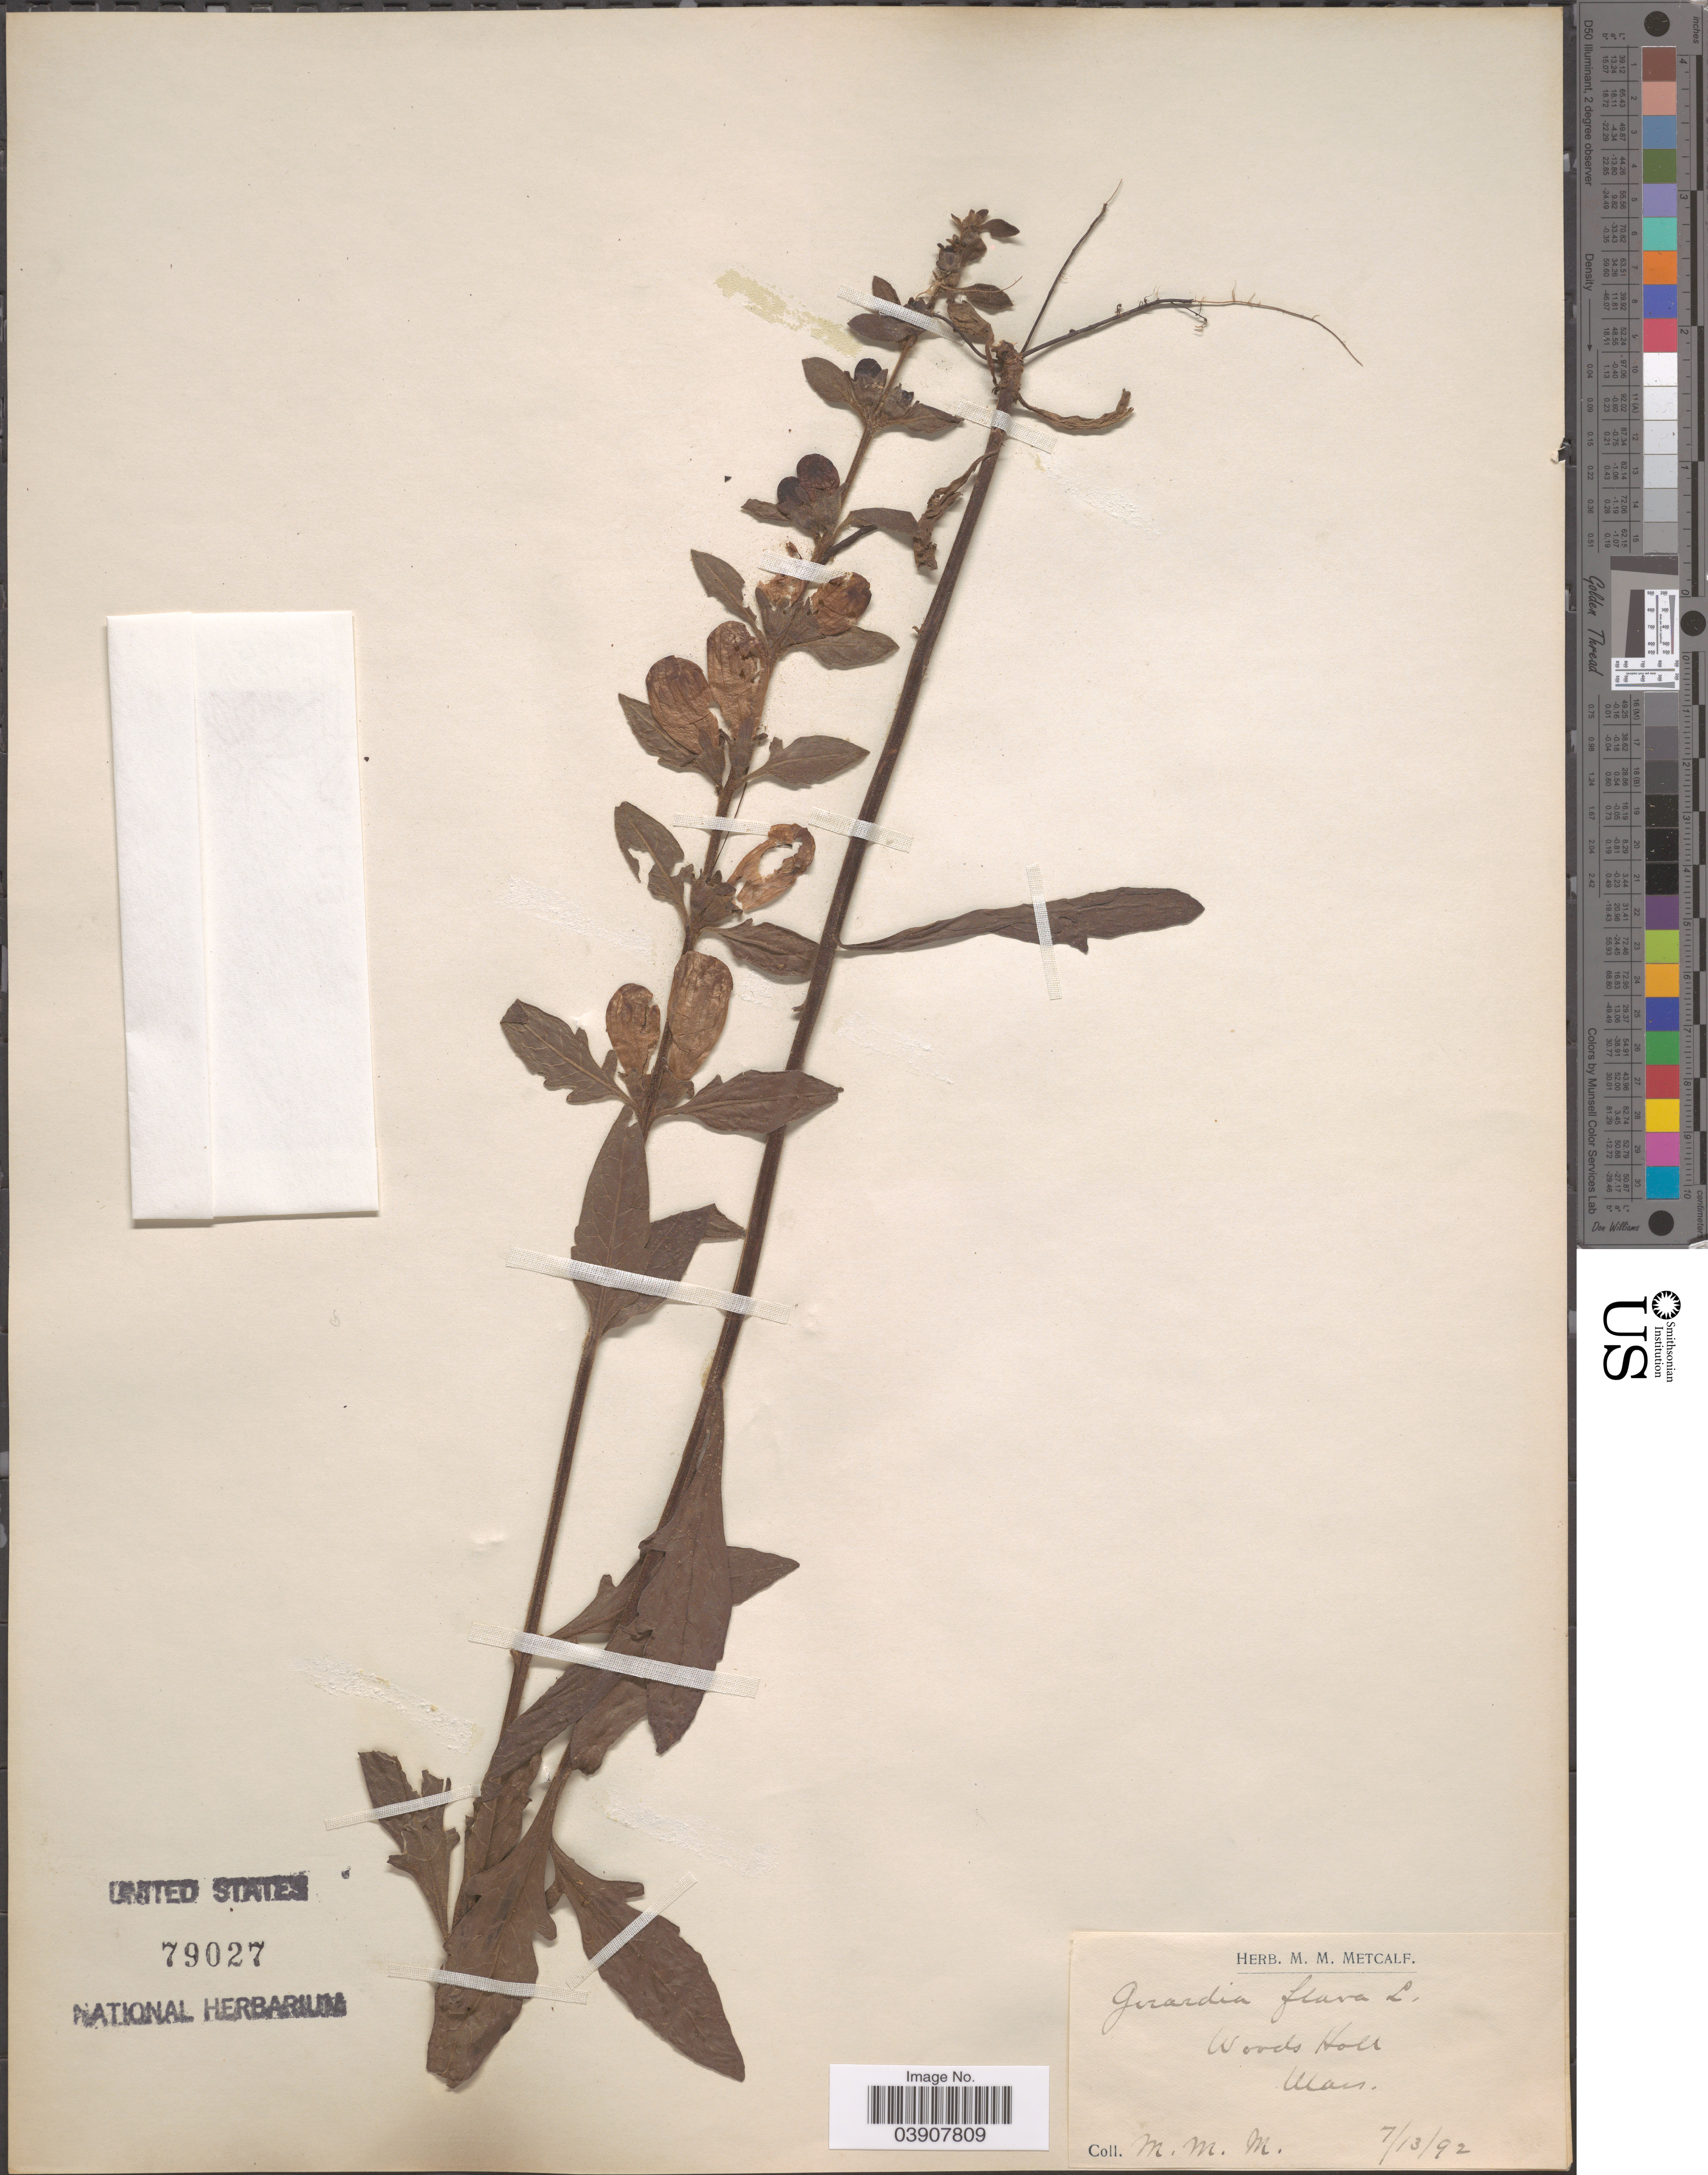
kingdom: Plantae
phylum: Tracheophyta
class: Magnoliopsida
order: Lamiales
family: Orobanchaceae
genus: Agalinis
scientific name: Agalinis flava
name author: (L.) B. Boivin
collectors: M. Metcalf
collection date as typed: Transcribed d/m/y: 13/7/92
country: United States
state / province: Massachusetts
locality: Woods Hole.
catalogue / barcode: US 79027